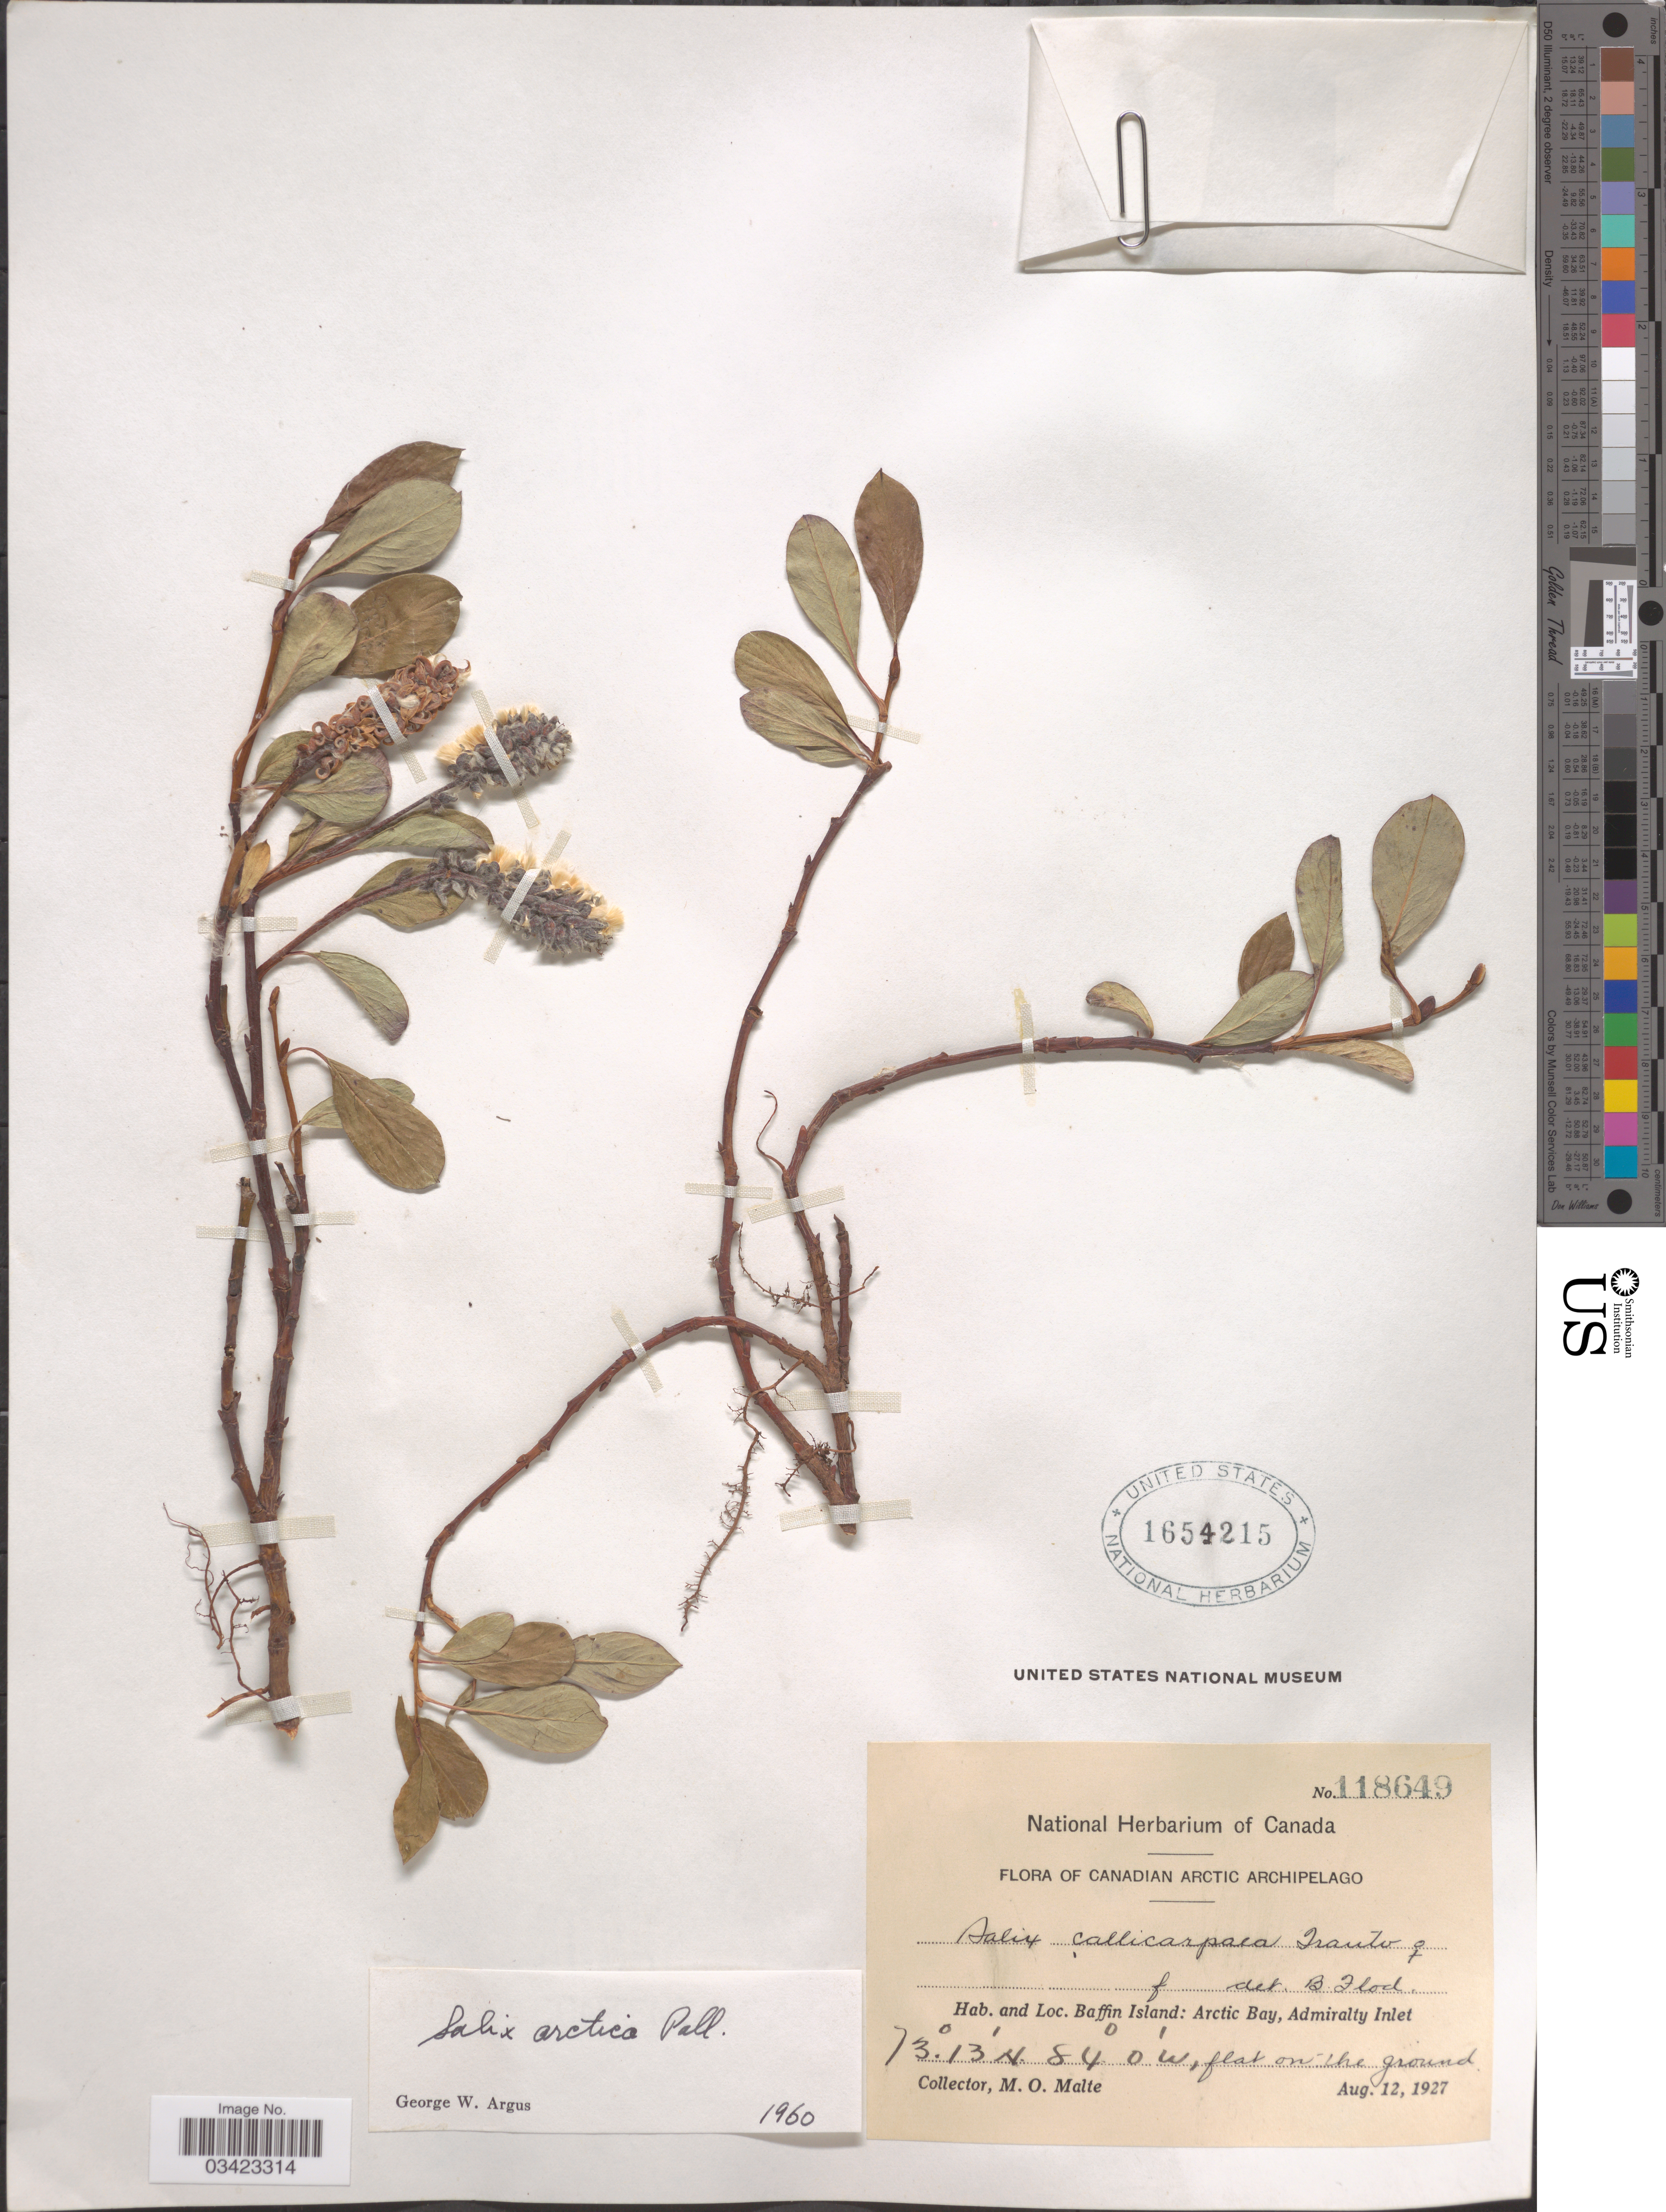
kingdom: Plantae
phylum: Tracheophyta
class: Magnoliopsida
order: Malpighiales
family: Salicaceae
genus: Salix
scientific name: Salix arctica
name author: Pall.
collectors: M. O. Malte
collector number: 118649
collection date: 1927-08-12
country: Canada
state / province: Nunavut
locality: Canadian Arctic Archipelago. Baffin Island: Arctic Bay, Admiralty Inlet.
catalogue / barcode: US 1654215